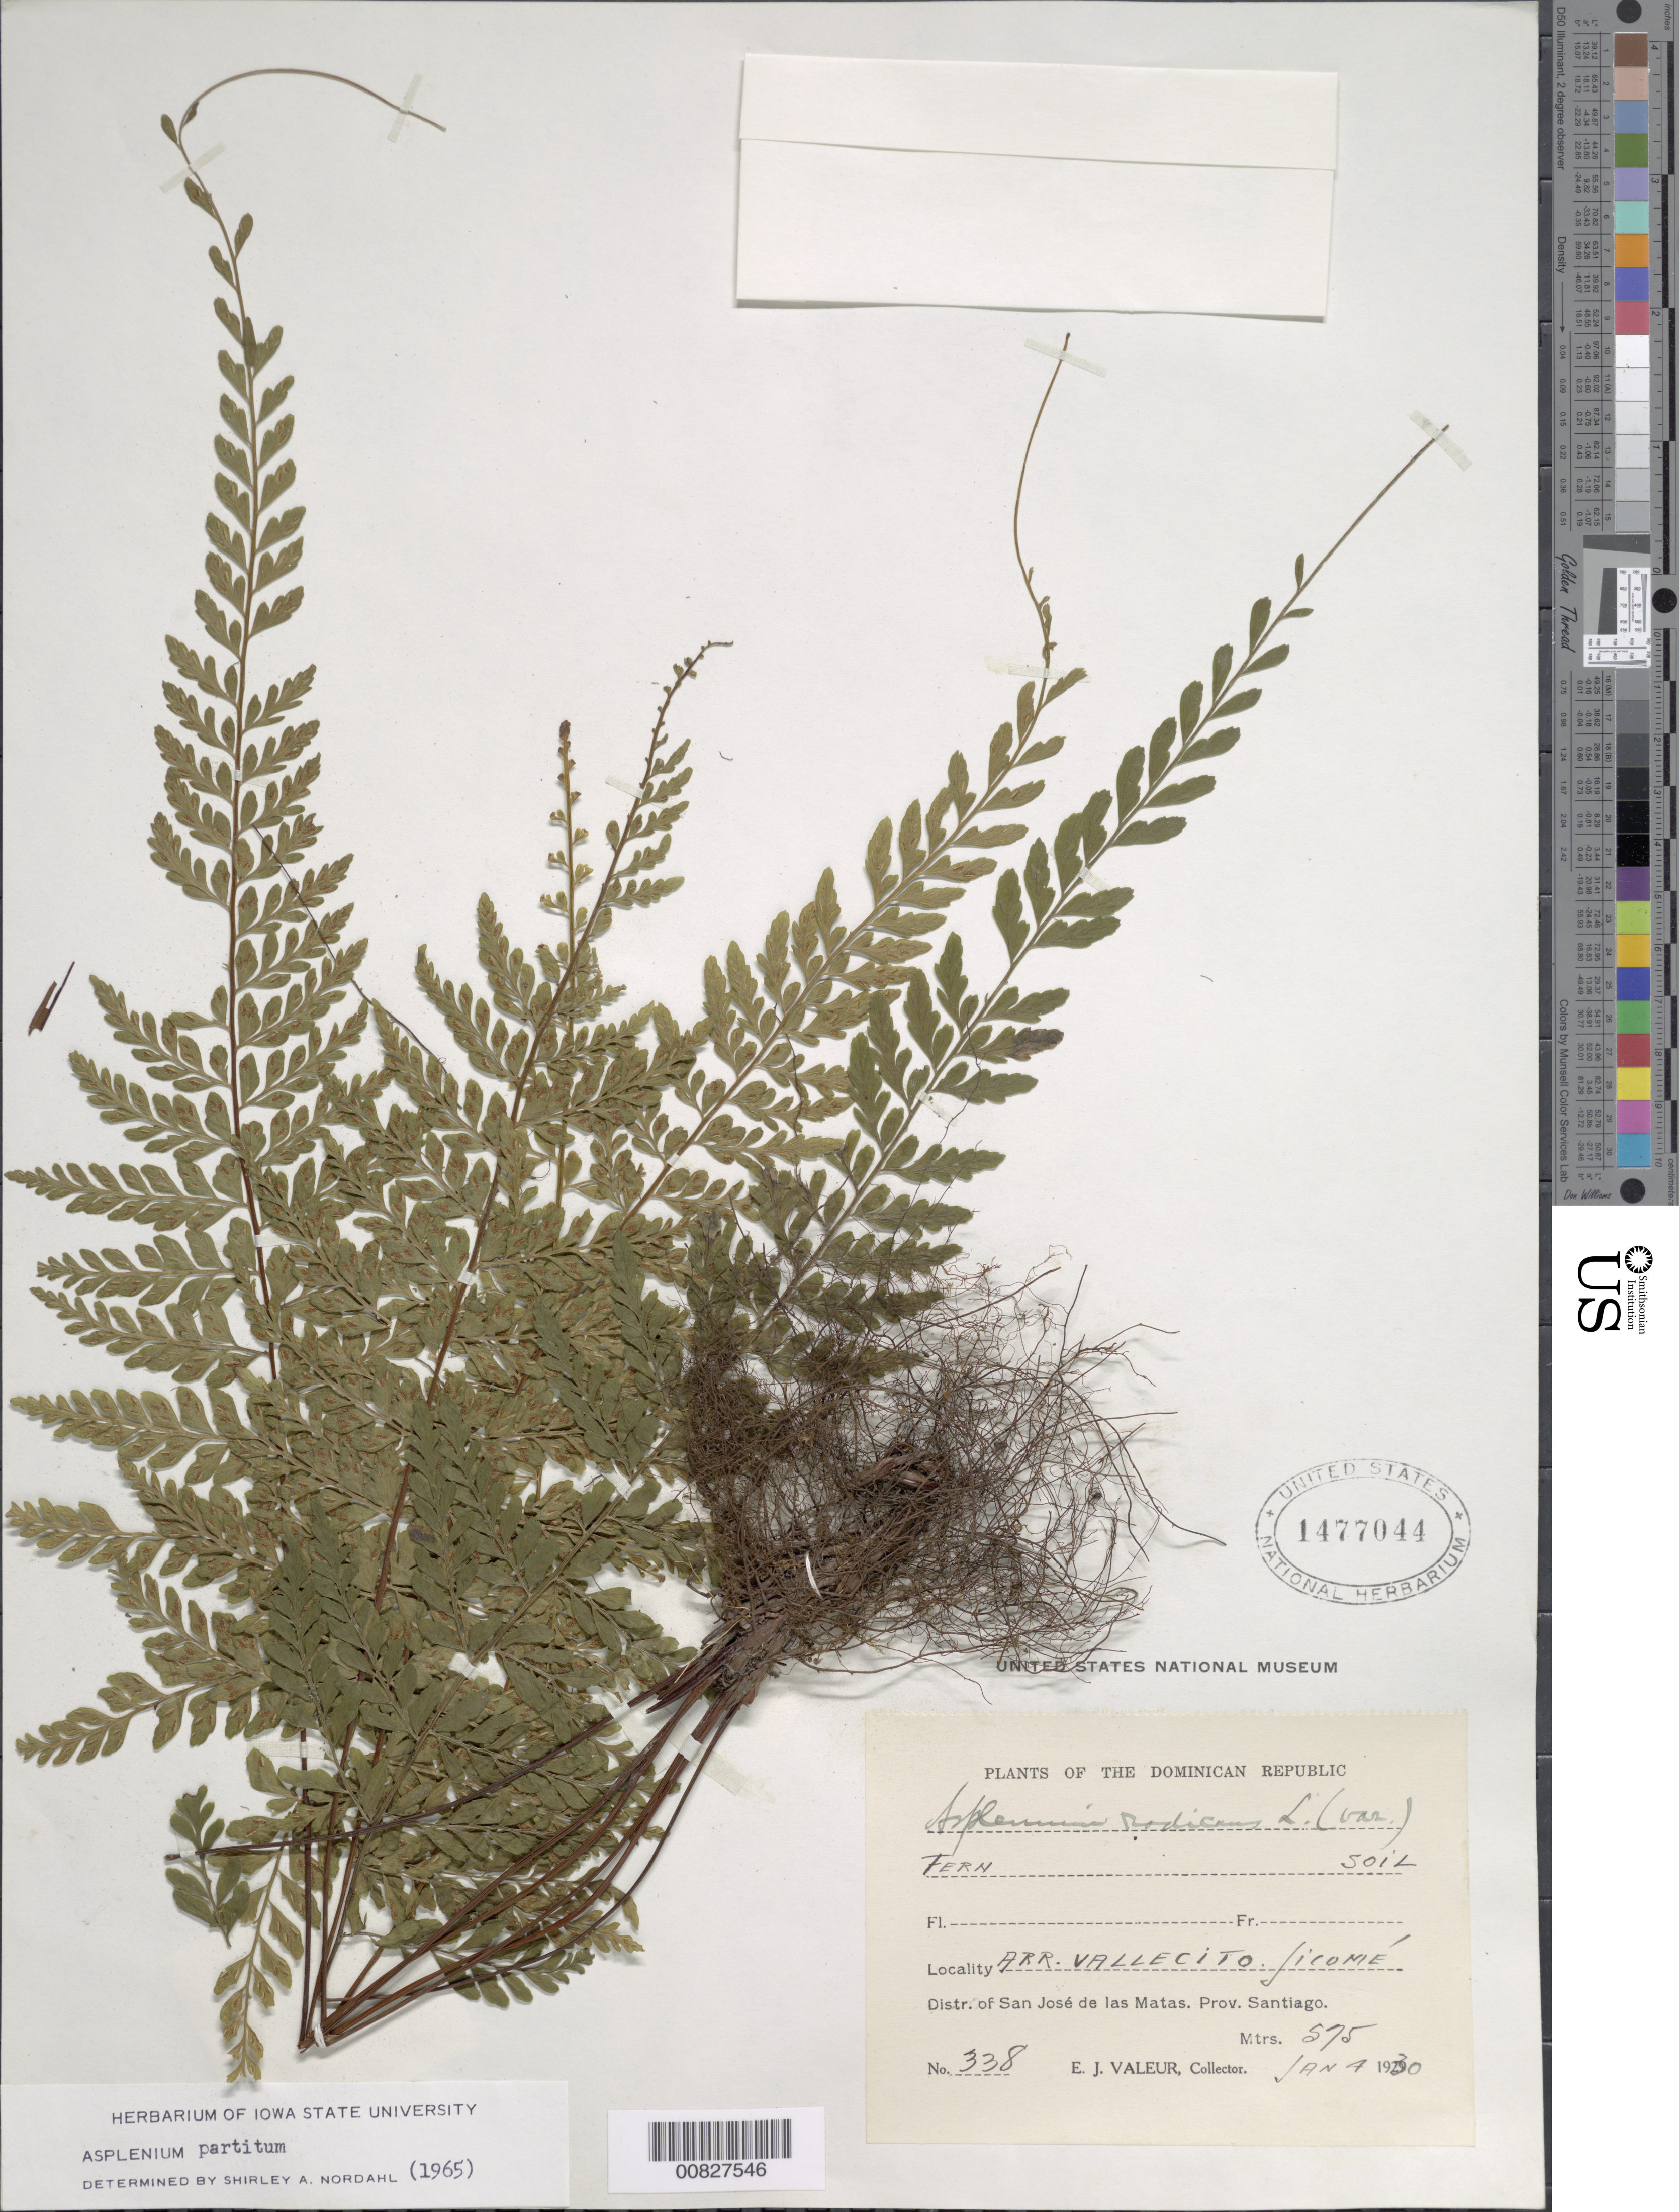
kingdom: Plantae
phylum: Tracheophyta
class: Polypodiopsida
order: Polypodiales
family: Aspleniaceae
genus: Asplenium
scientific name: Asplenium radicans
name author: L.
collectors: E. Valeur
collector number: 338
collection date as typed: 04 Jan 1930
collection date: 1930-01-04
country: Dominican Republic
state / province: Santiago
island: Hispaniola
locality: Dist. San José de las Matas, Arr. Vallecito, Jicomé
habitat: Soil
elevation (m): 575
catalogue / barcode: US 1477044